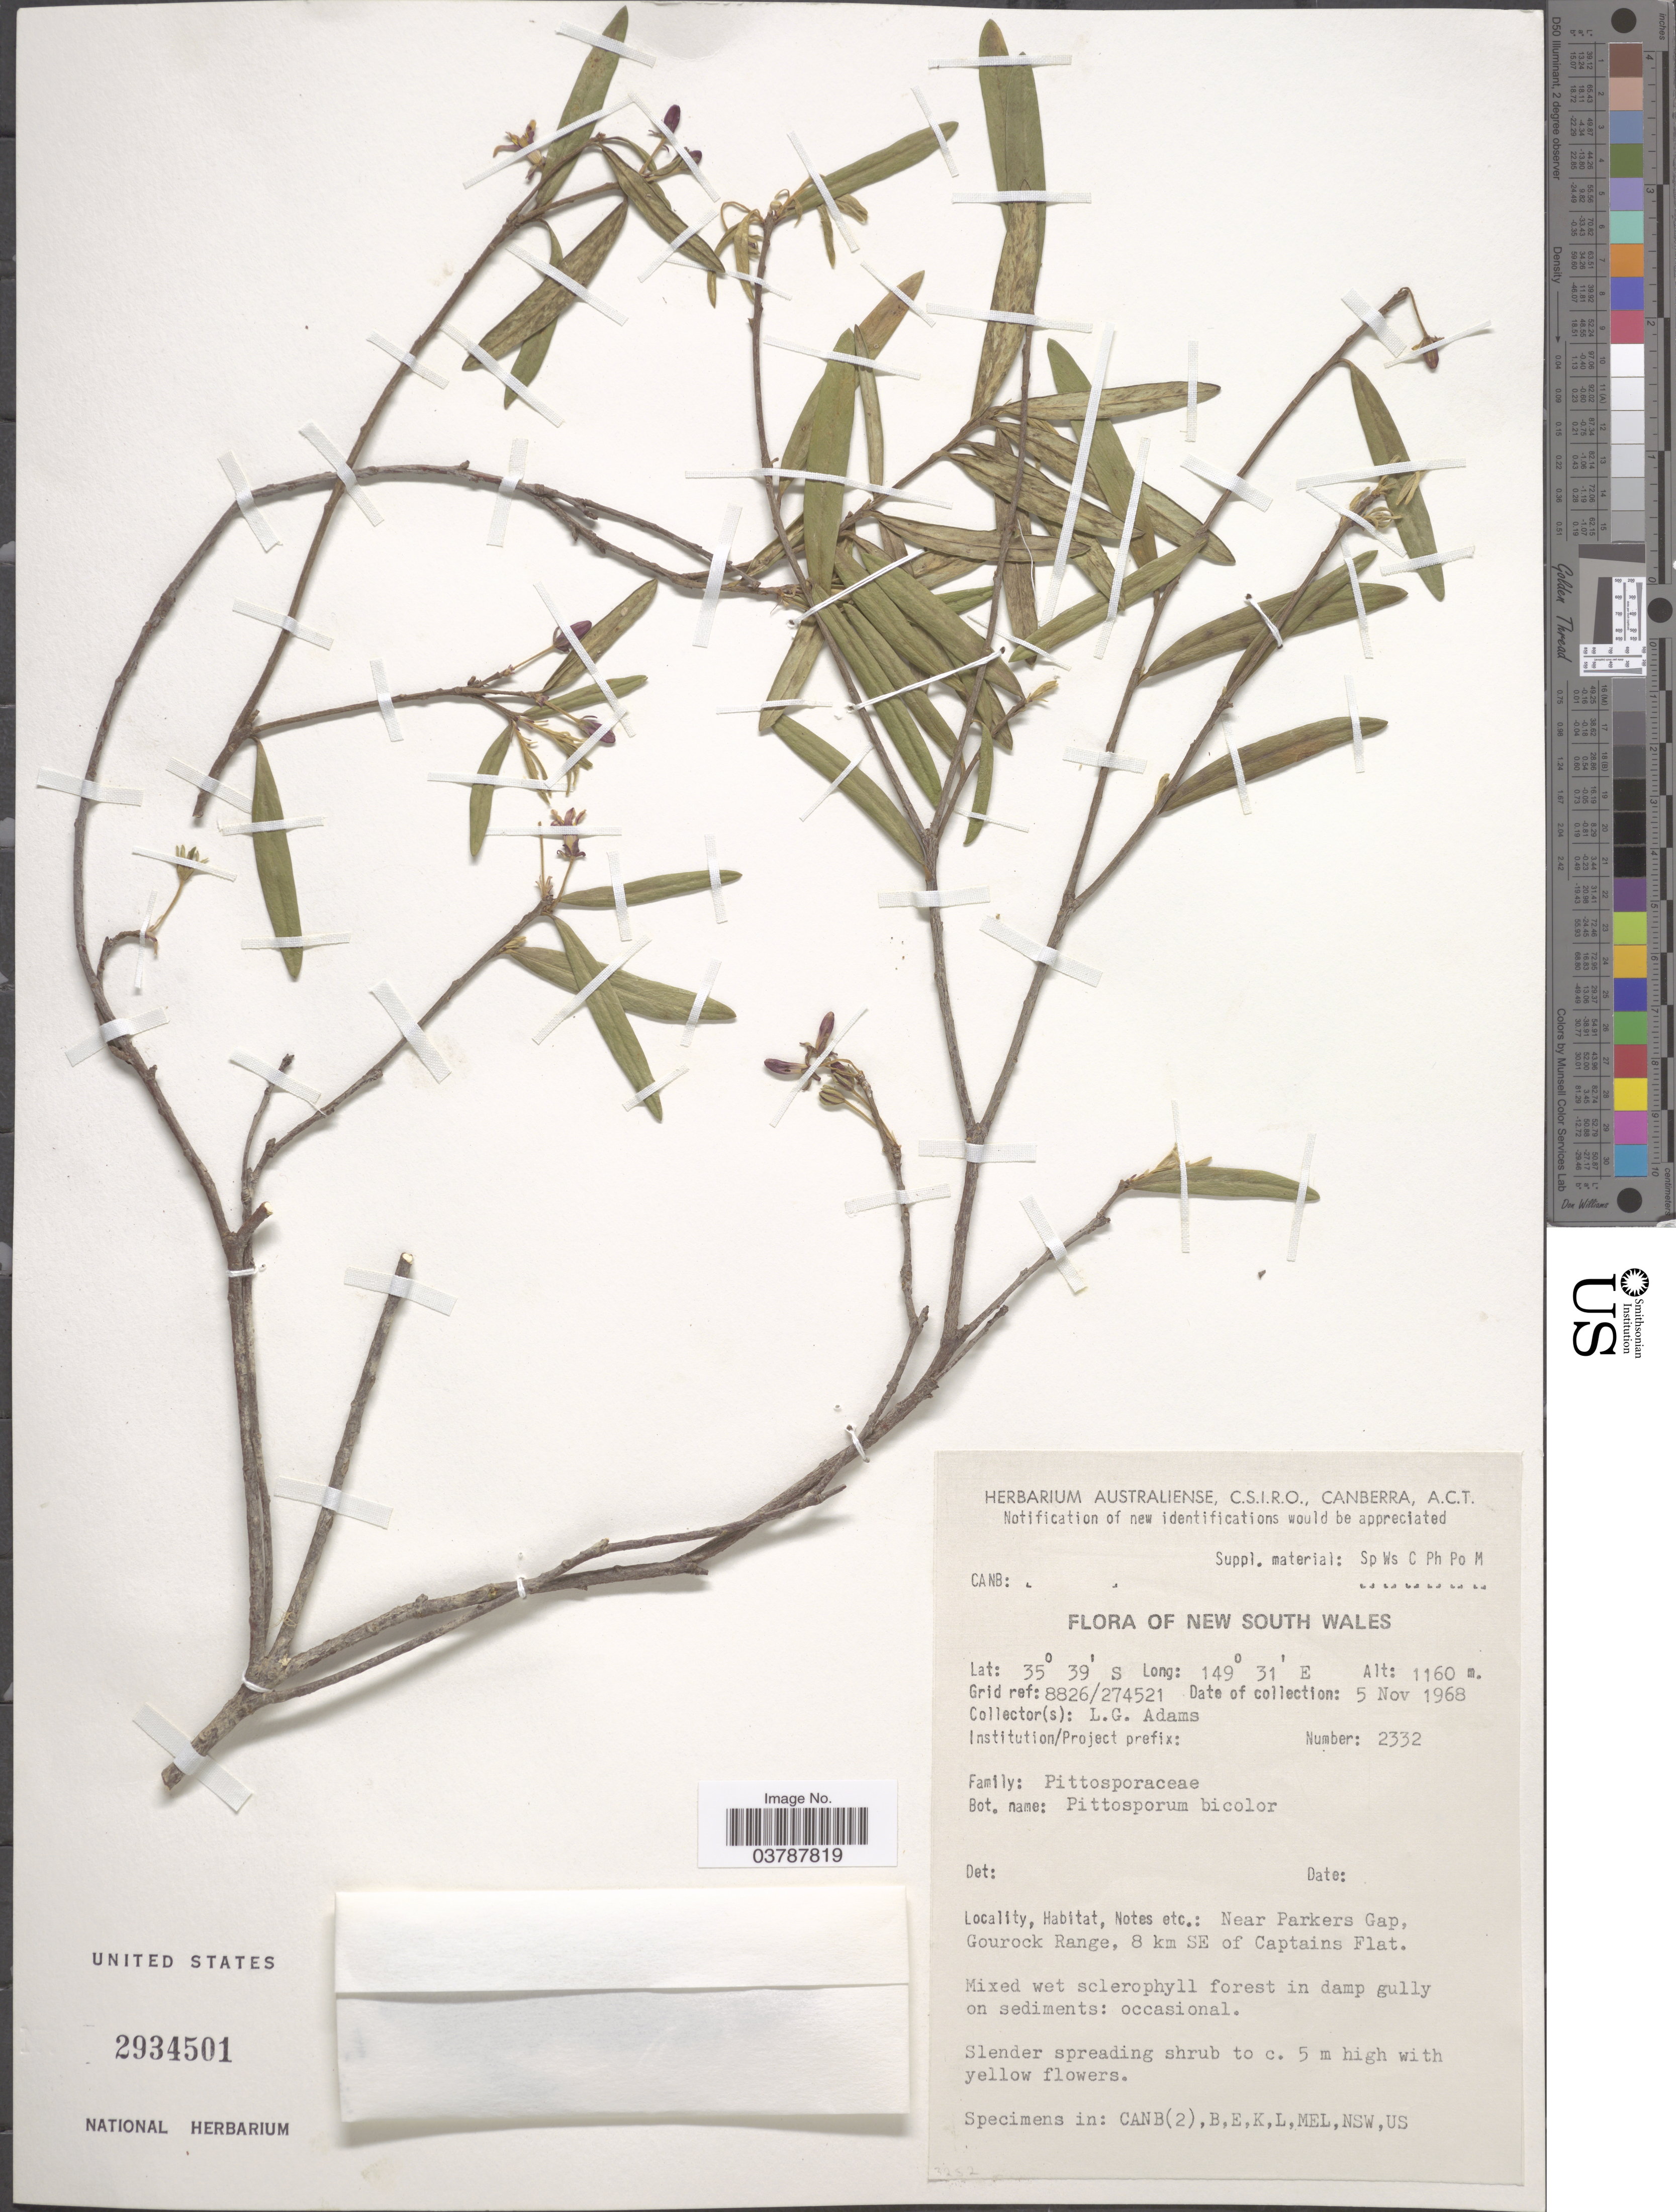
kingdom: Plantae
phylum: Tracheophyta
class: Magnoliopsida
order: Apiales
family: Pittosporaceae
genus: Pittosporum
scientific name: Pittosporum bicolor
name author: Hook.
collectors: L. G. Adams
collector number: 2332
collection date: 1968-11-05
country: Australia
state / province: New South Wales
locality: Grid ref: 8826/274521. Near Parkers Gap, Guorock Range, 8 km SE of Captains Flat.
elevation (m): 1160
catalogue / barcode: US 2934501